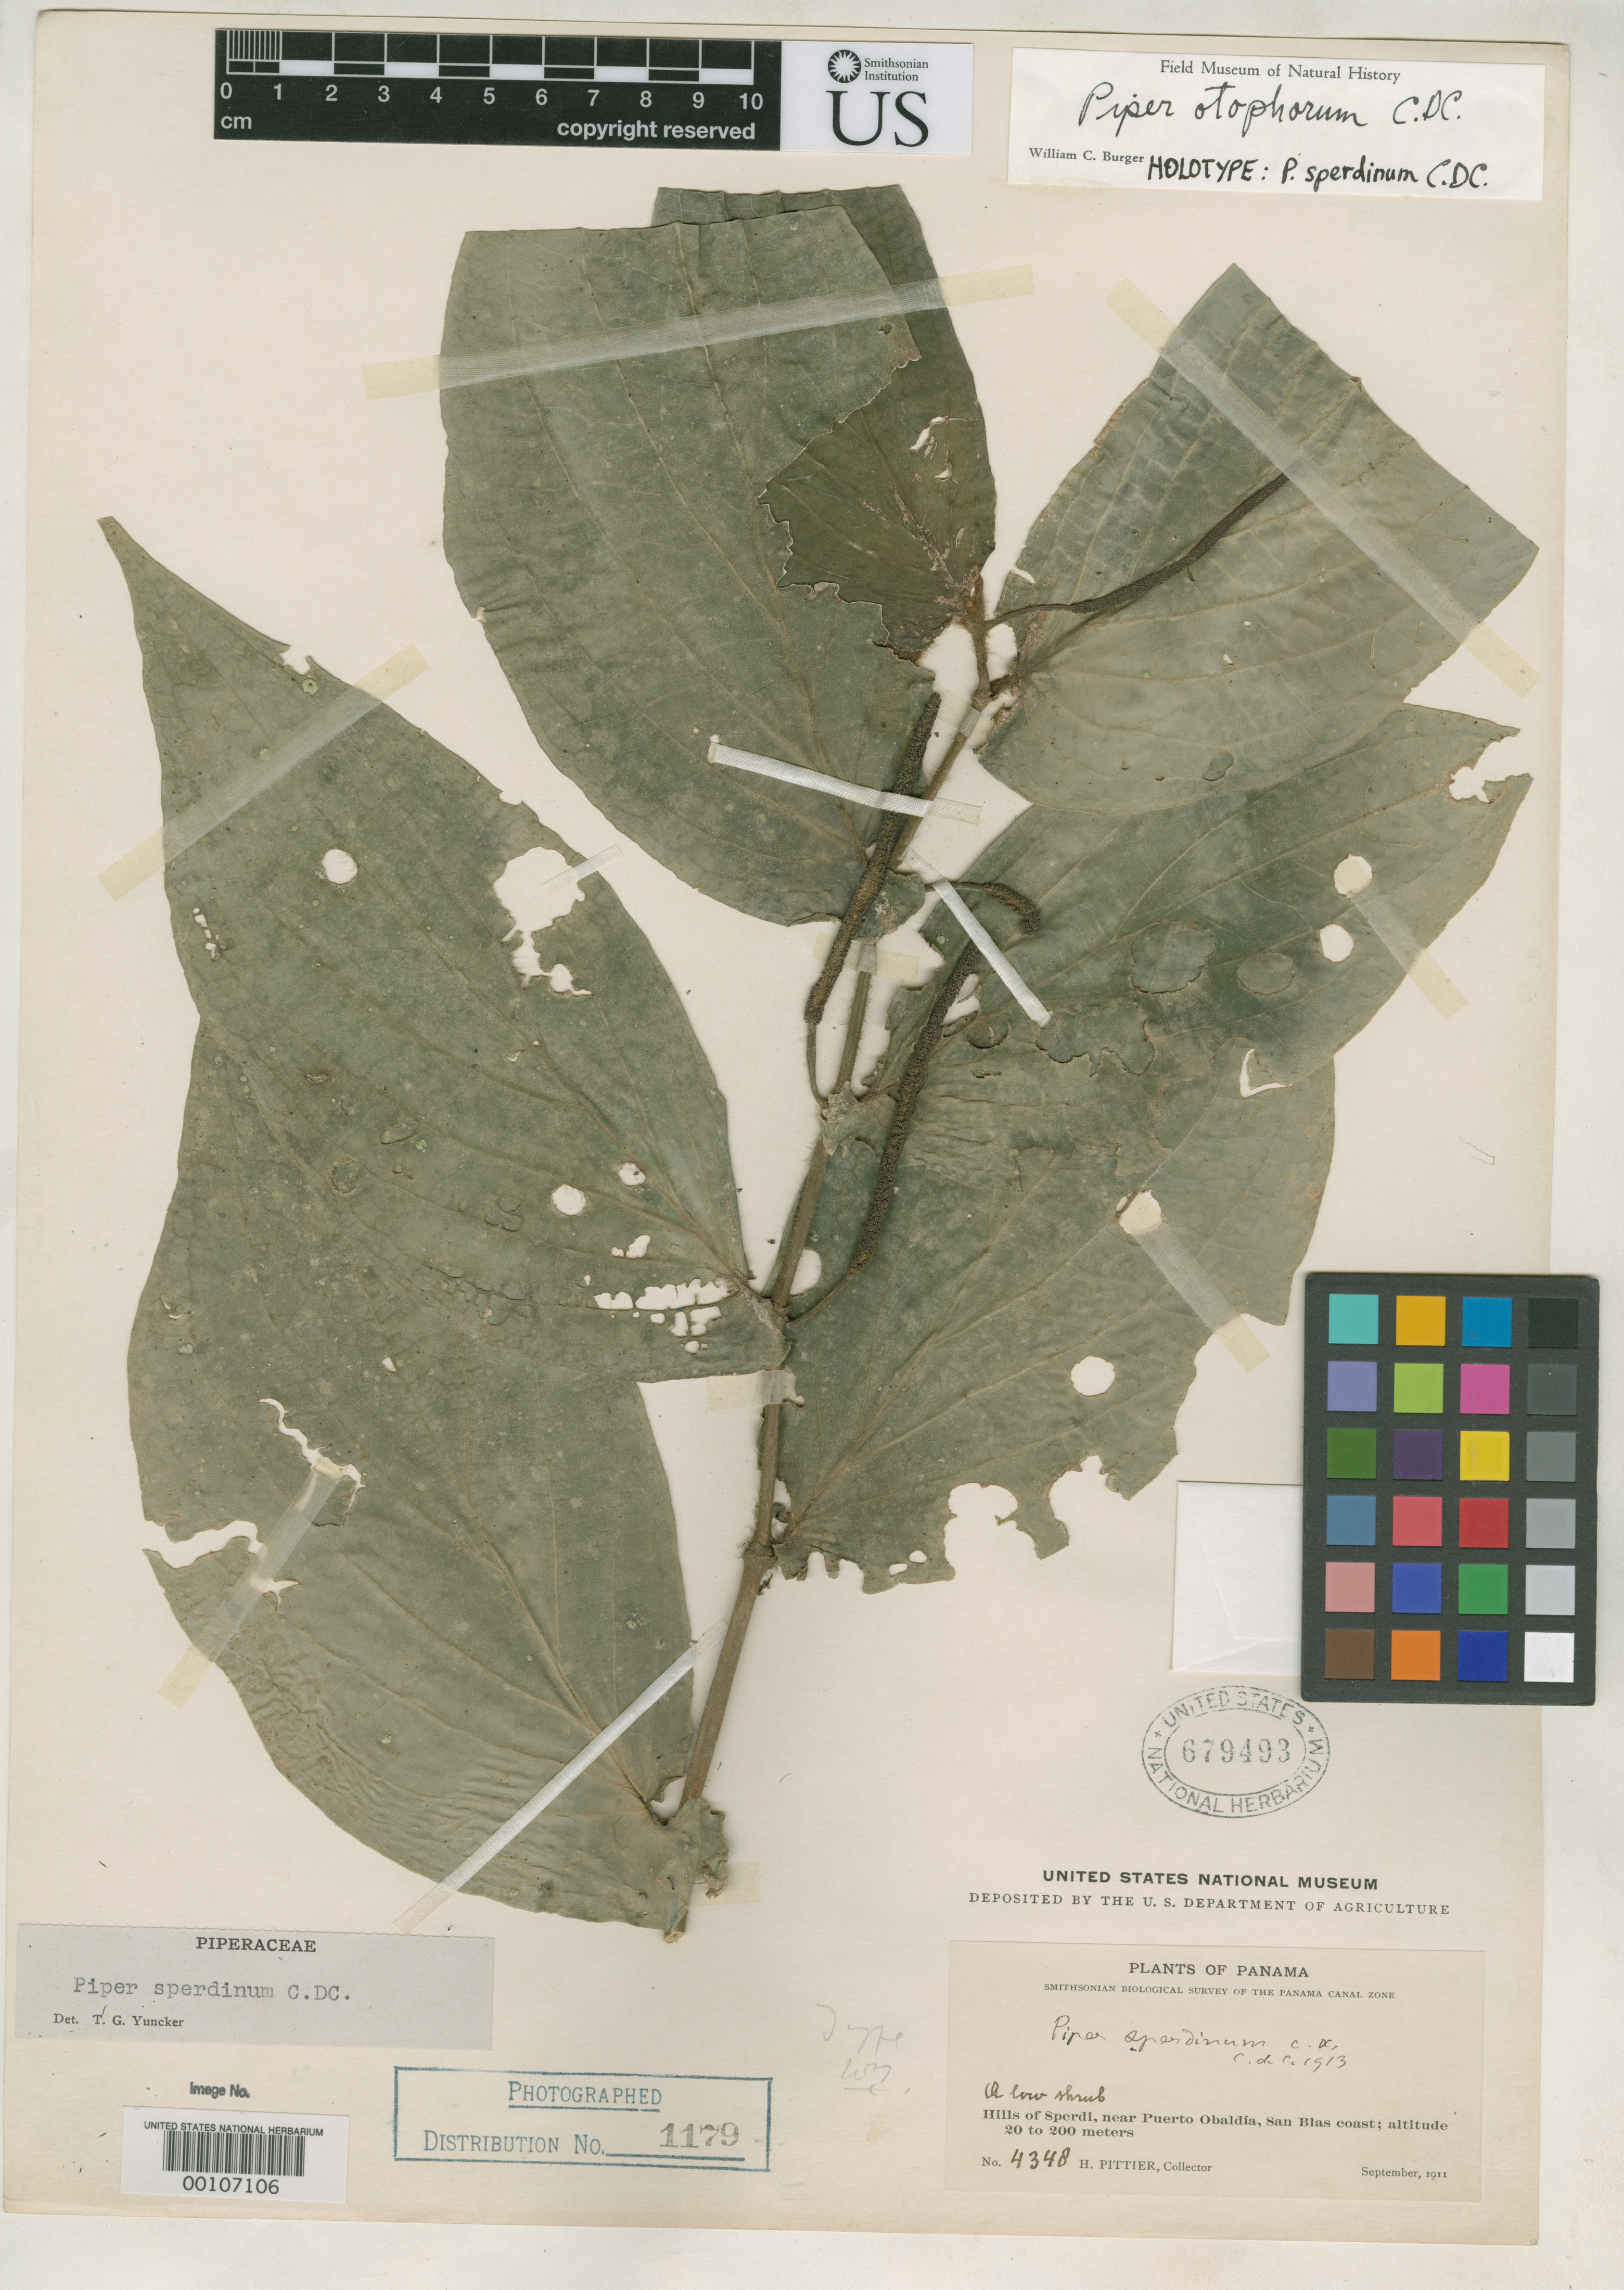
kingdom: Plantae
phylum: Tracheophyta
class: Magnoliopsida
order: Piperales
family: Piperaceae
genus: Piper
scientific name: Piper sperdinum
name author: C. DC.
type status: Holotype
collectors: H. F. Pittier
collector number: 4348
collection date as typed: Sep 1911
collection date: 1911-09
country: Panama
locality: Sperdi, Puerto Obaldia, San Blas coast.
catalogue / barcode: US 679493